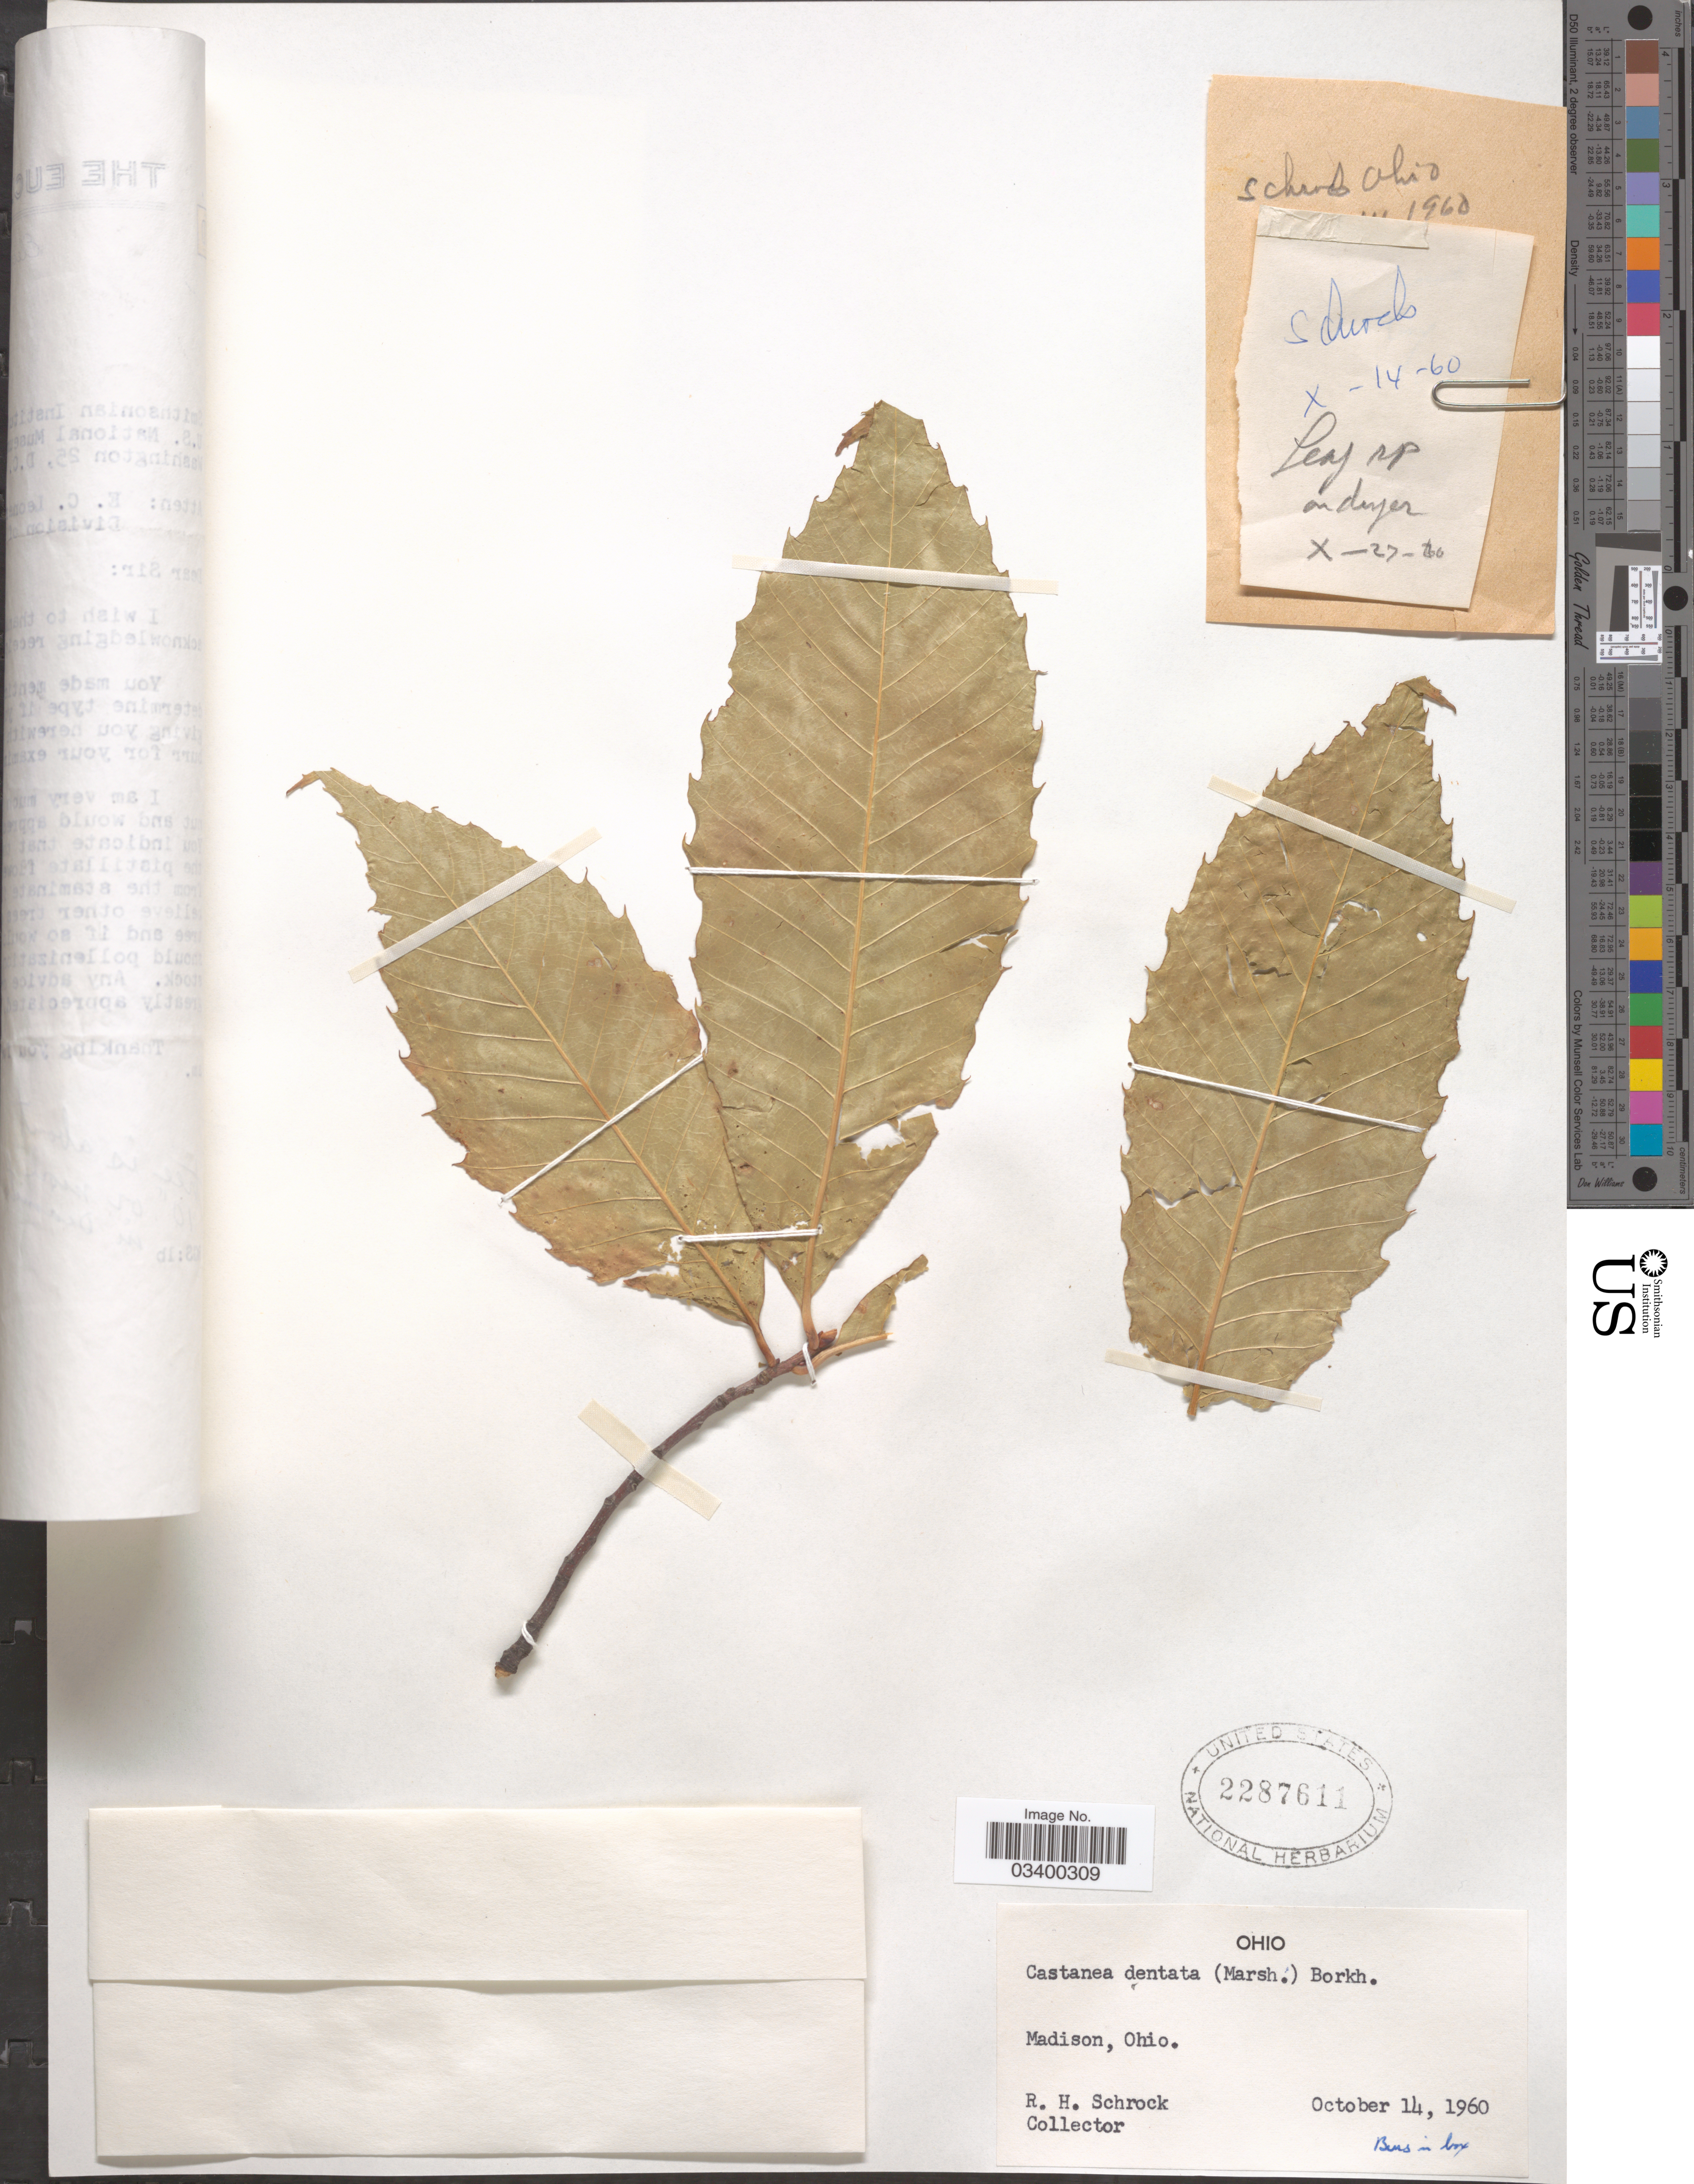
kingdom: Plantae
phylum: Tracheophyta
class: Magnoliopsida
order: Fagales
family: Fagaceae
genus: Castanea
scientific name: Castanea dentata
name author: (Marshall) Borkh.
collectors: R. Schrock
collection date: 1960-10-14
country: United States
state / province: Ohio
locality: Madison.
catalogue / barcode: US 2287611